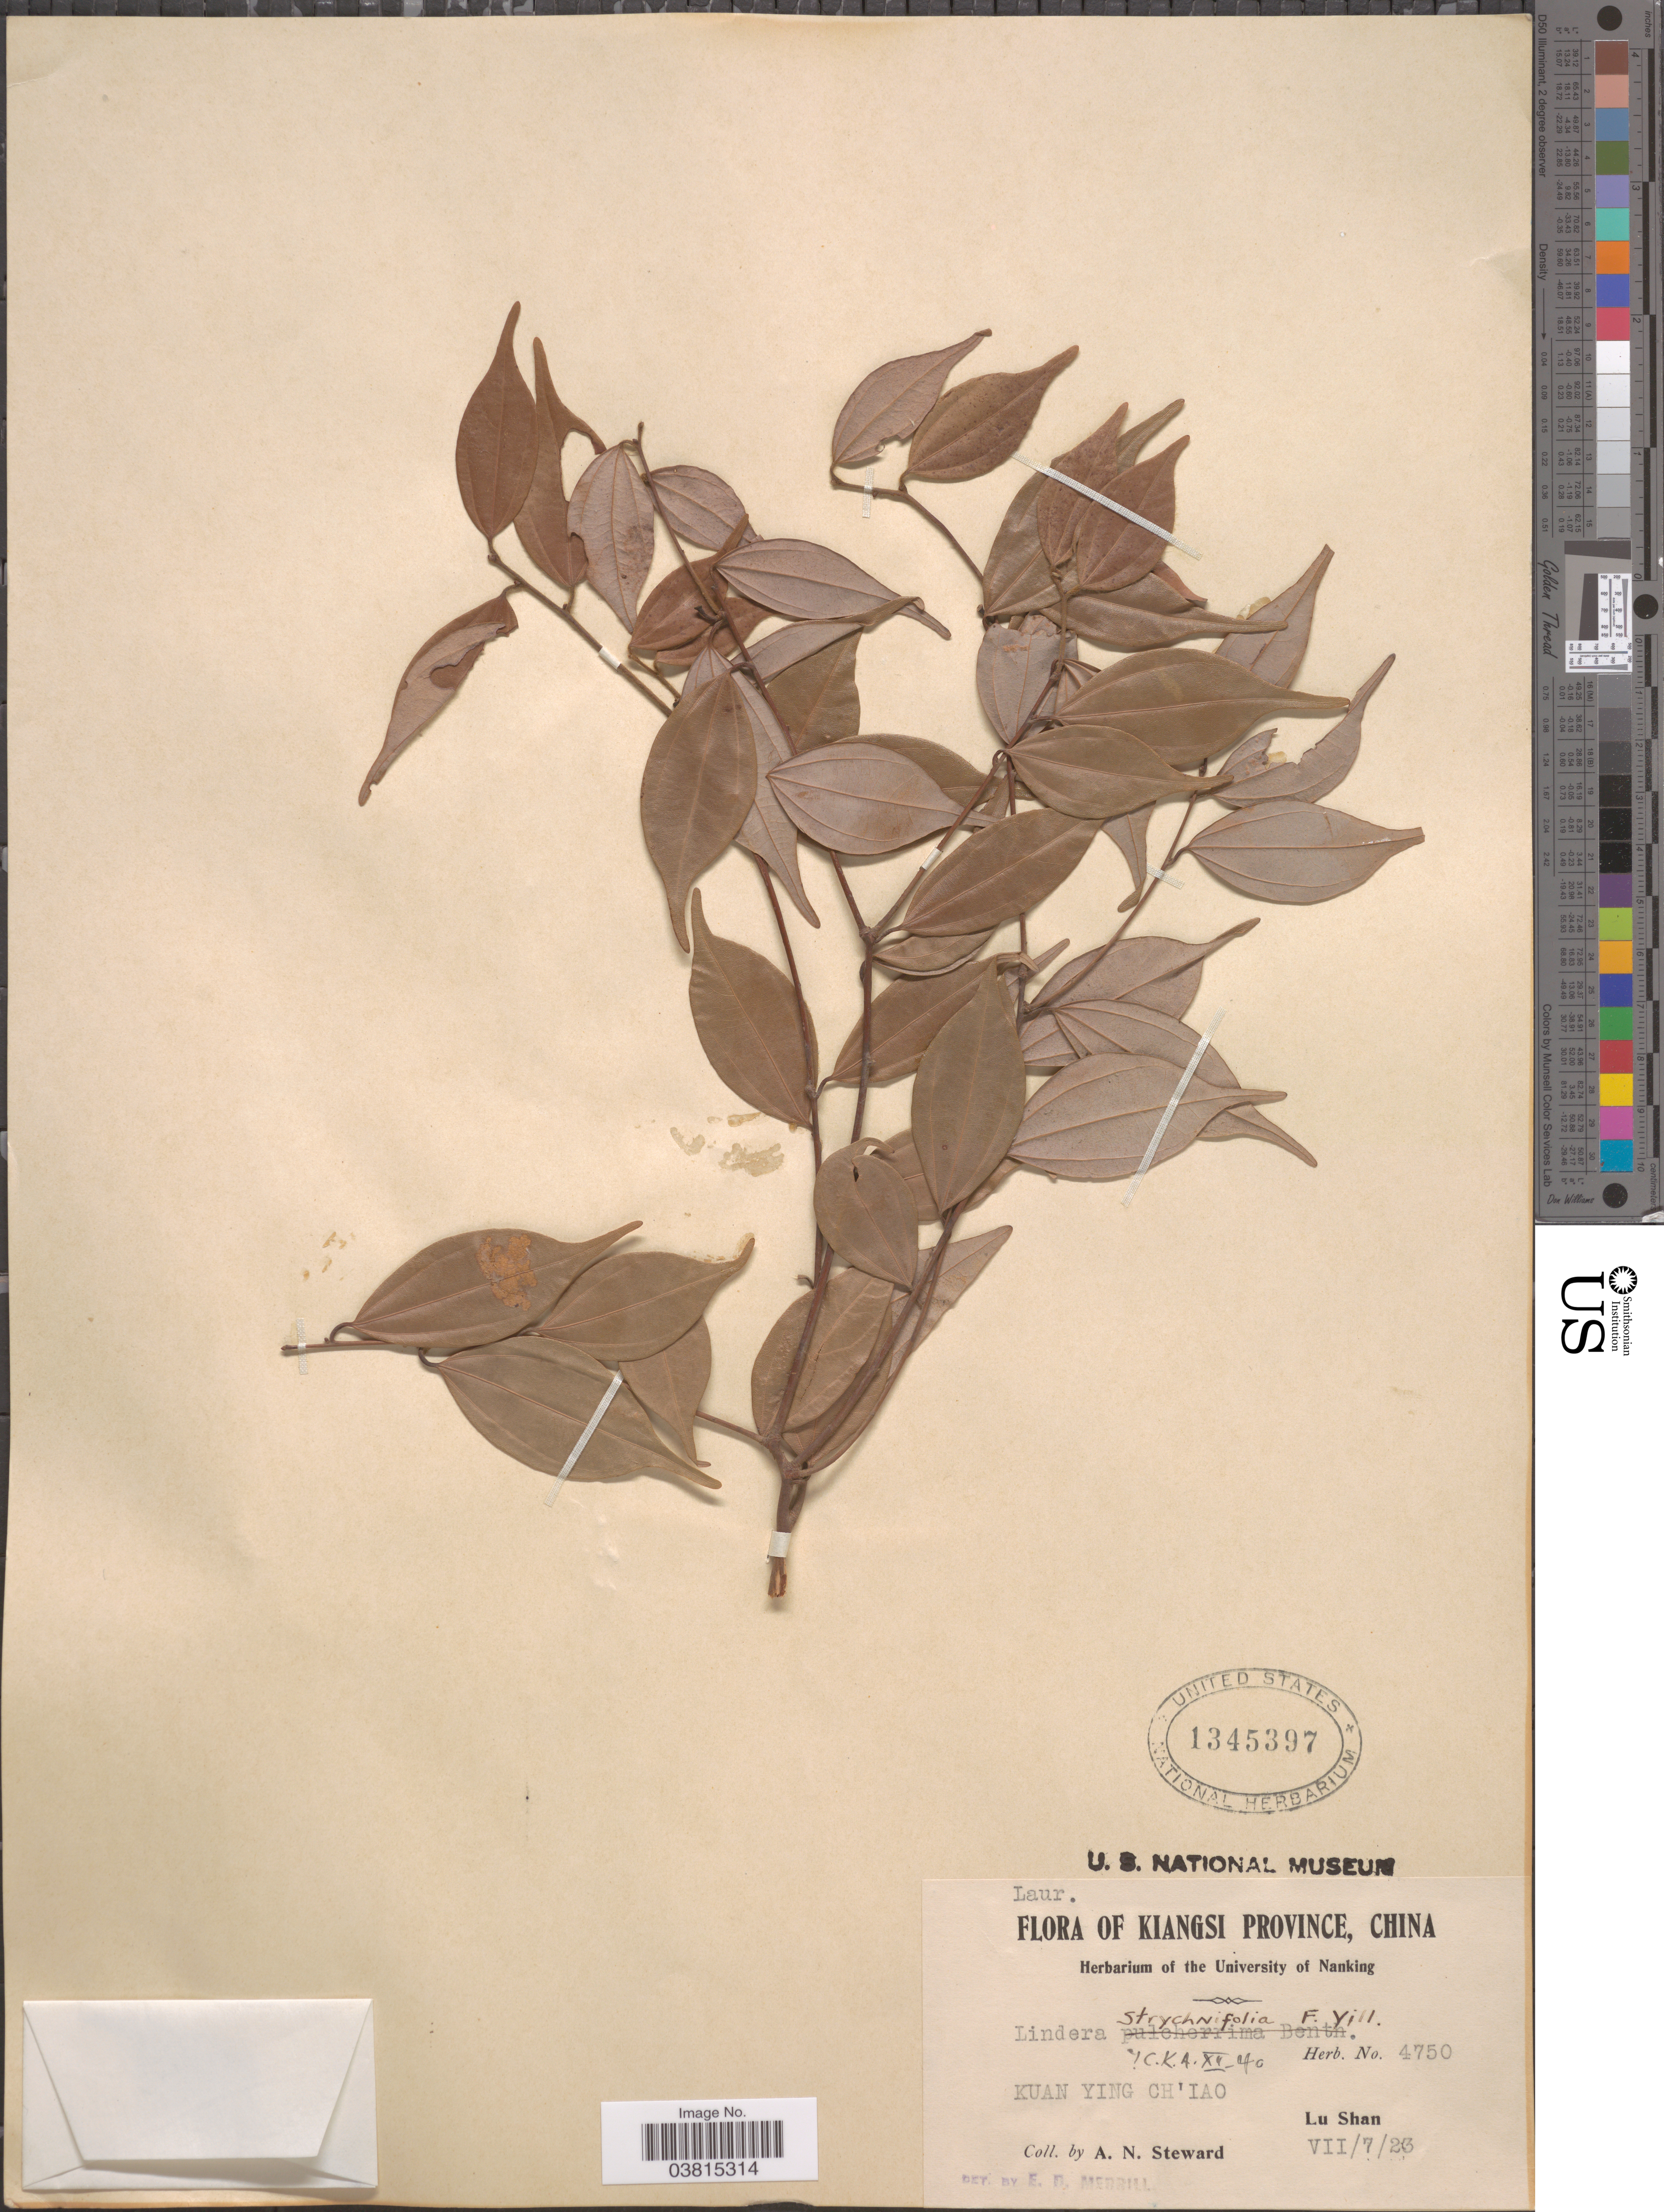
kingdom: Plantae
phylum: Tracheophyta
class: Magnoliopsida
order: Laurales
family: Lauraceae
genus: Lindera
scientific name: Lindera strychnifolia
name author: Fern.-Vill.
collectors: A. N. Steward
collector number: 4750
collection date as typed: Transcribed d/m/y: 7/7/23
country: China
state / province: Jiangxi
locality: Kiangsi Province. Kuan Ying Ch'iao. Lu Shan.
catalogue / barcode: US 1345397